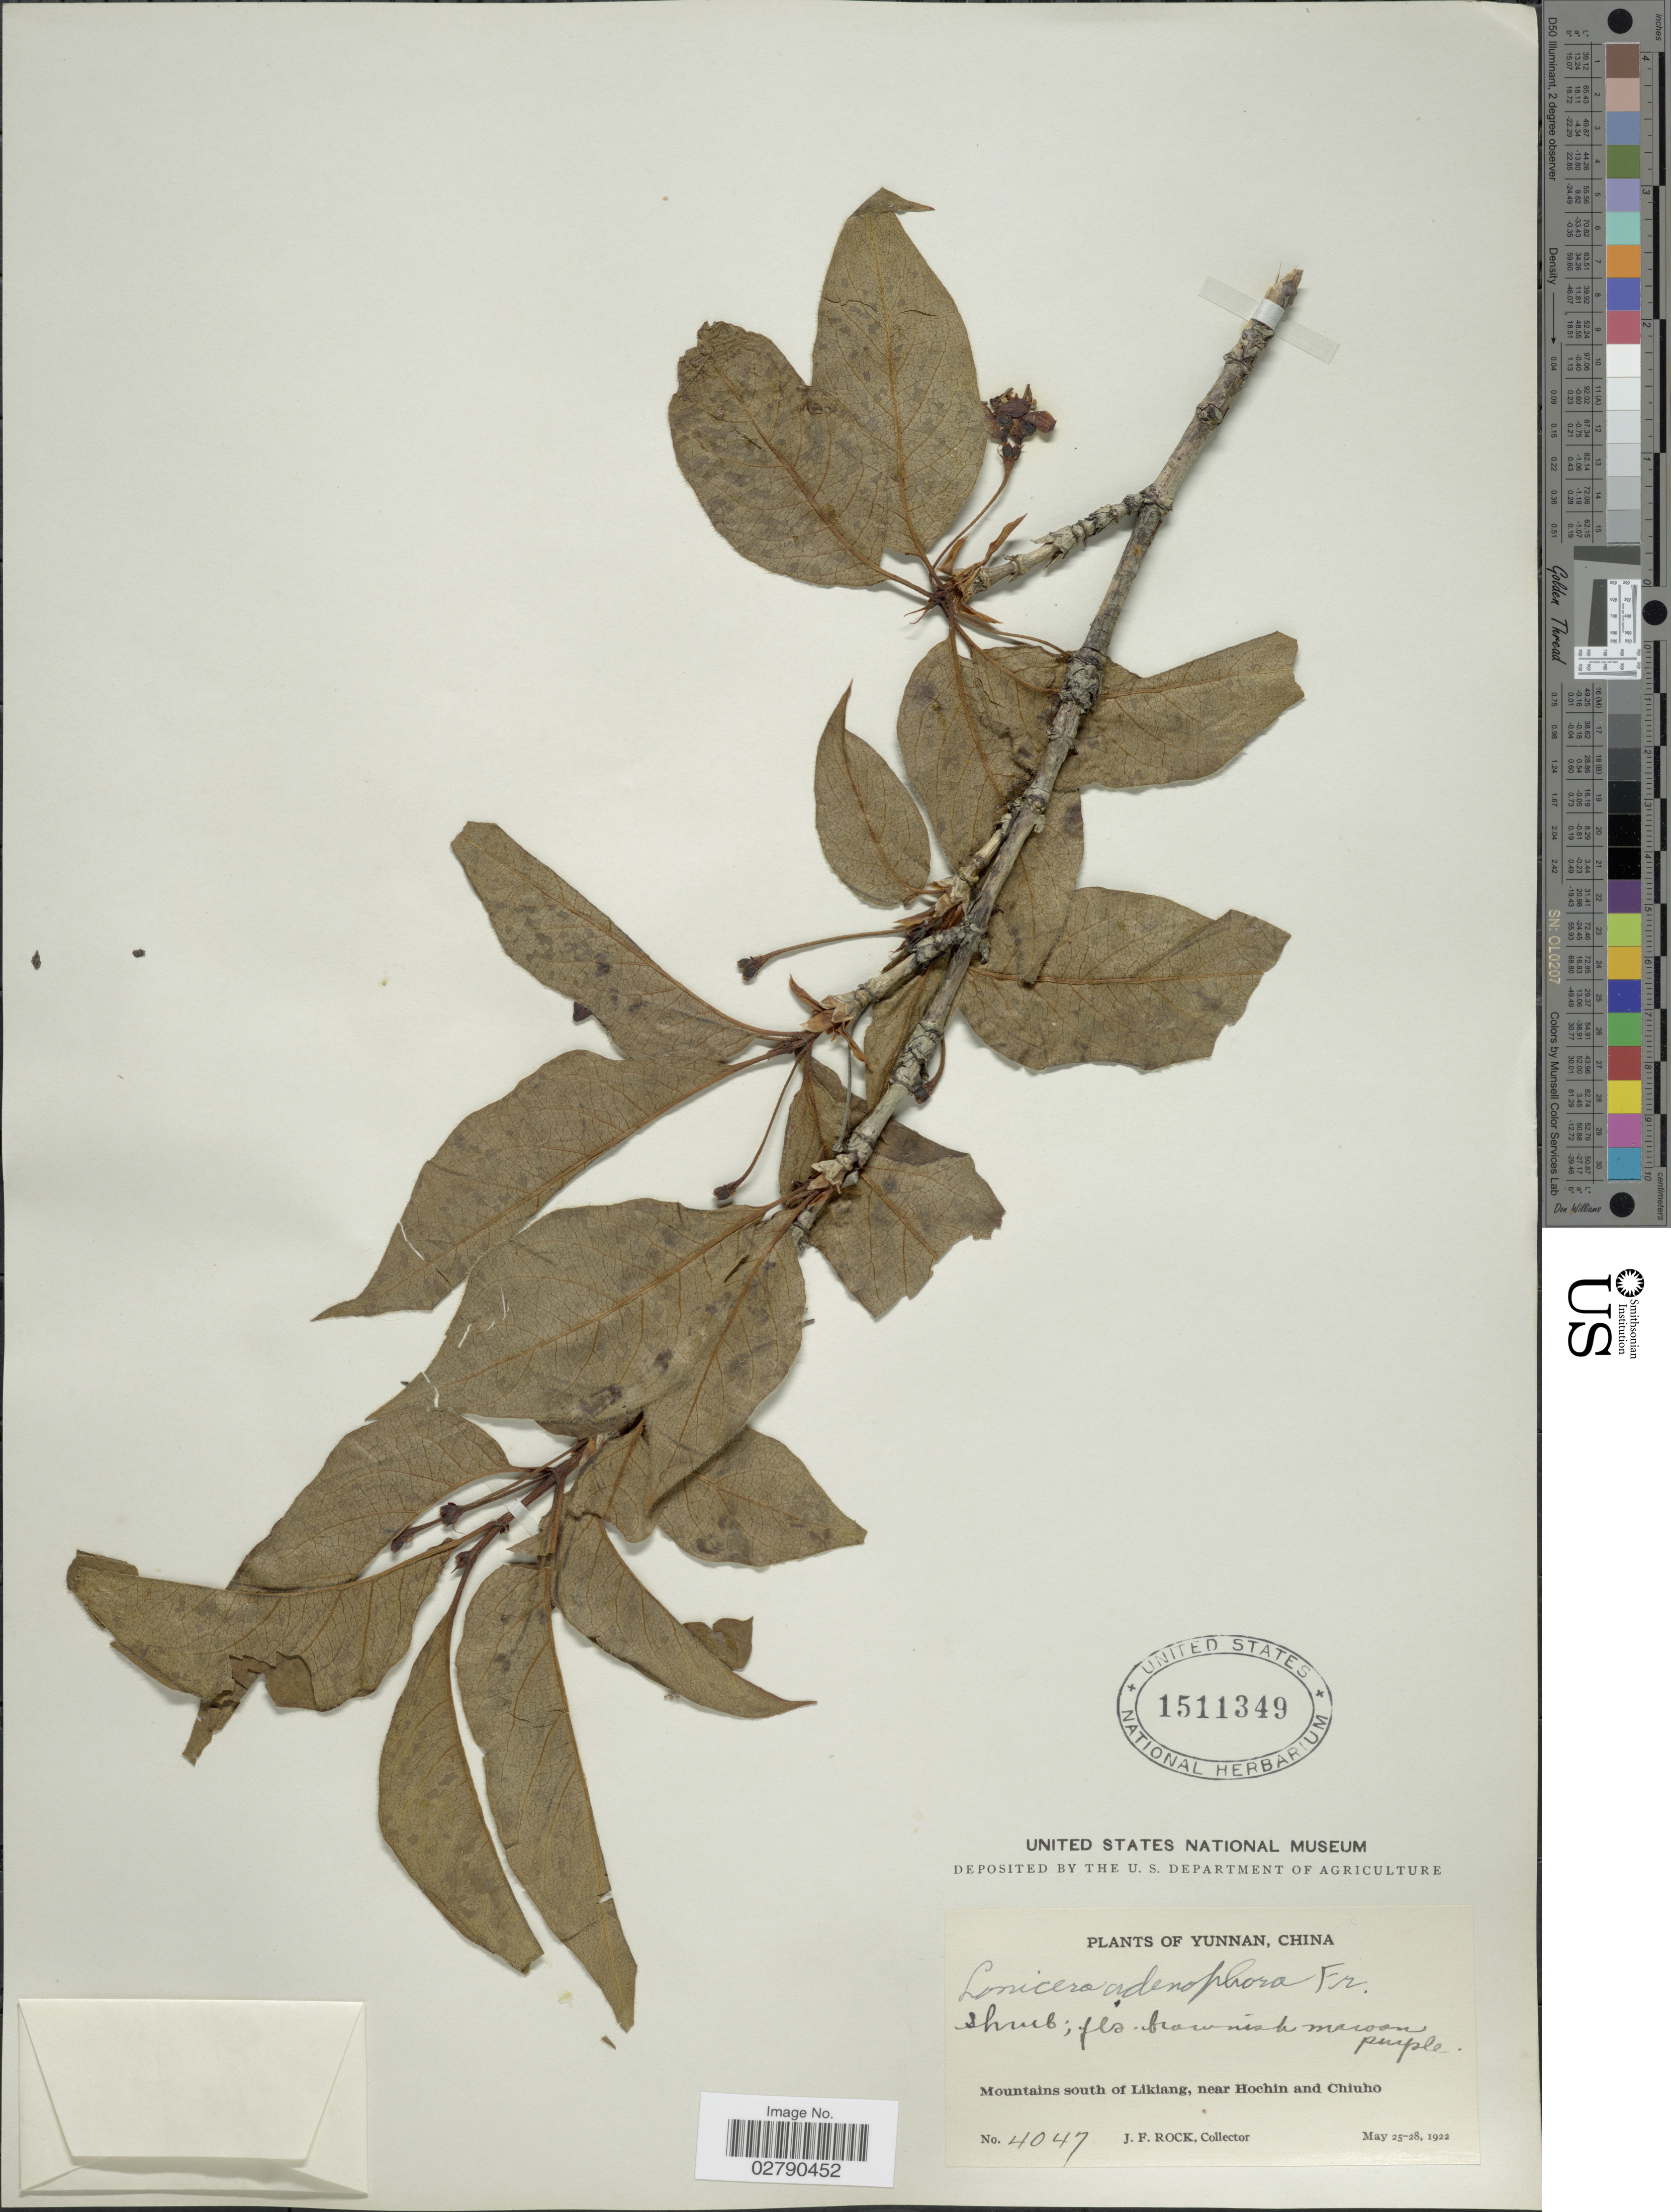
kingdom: Plantae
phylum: Tracheophyta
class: Magnoliopsida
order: Dipsacales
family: Caprifoliaceae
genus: Lonicera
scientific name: Lonicera adenophora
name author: Franch.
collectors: J. Rock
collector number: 4047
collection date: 1922-05-25/1922-05-28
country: China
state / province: Yunnan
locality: Mountains south of Likiang, near Hochin and Chiuho.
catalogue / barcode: US 1511349